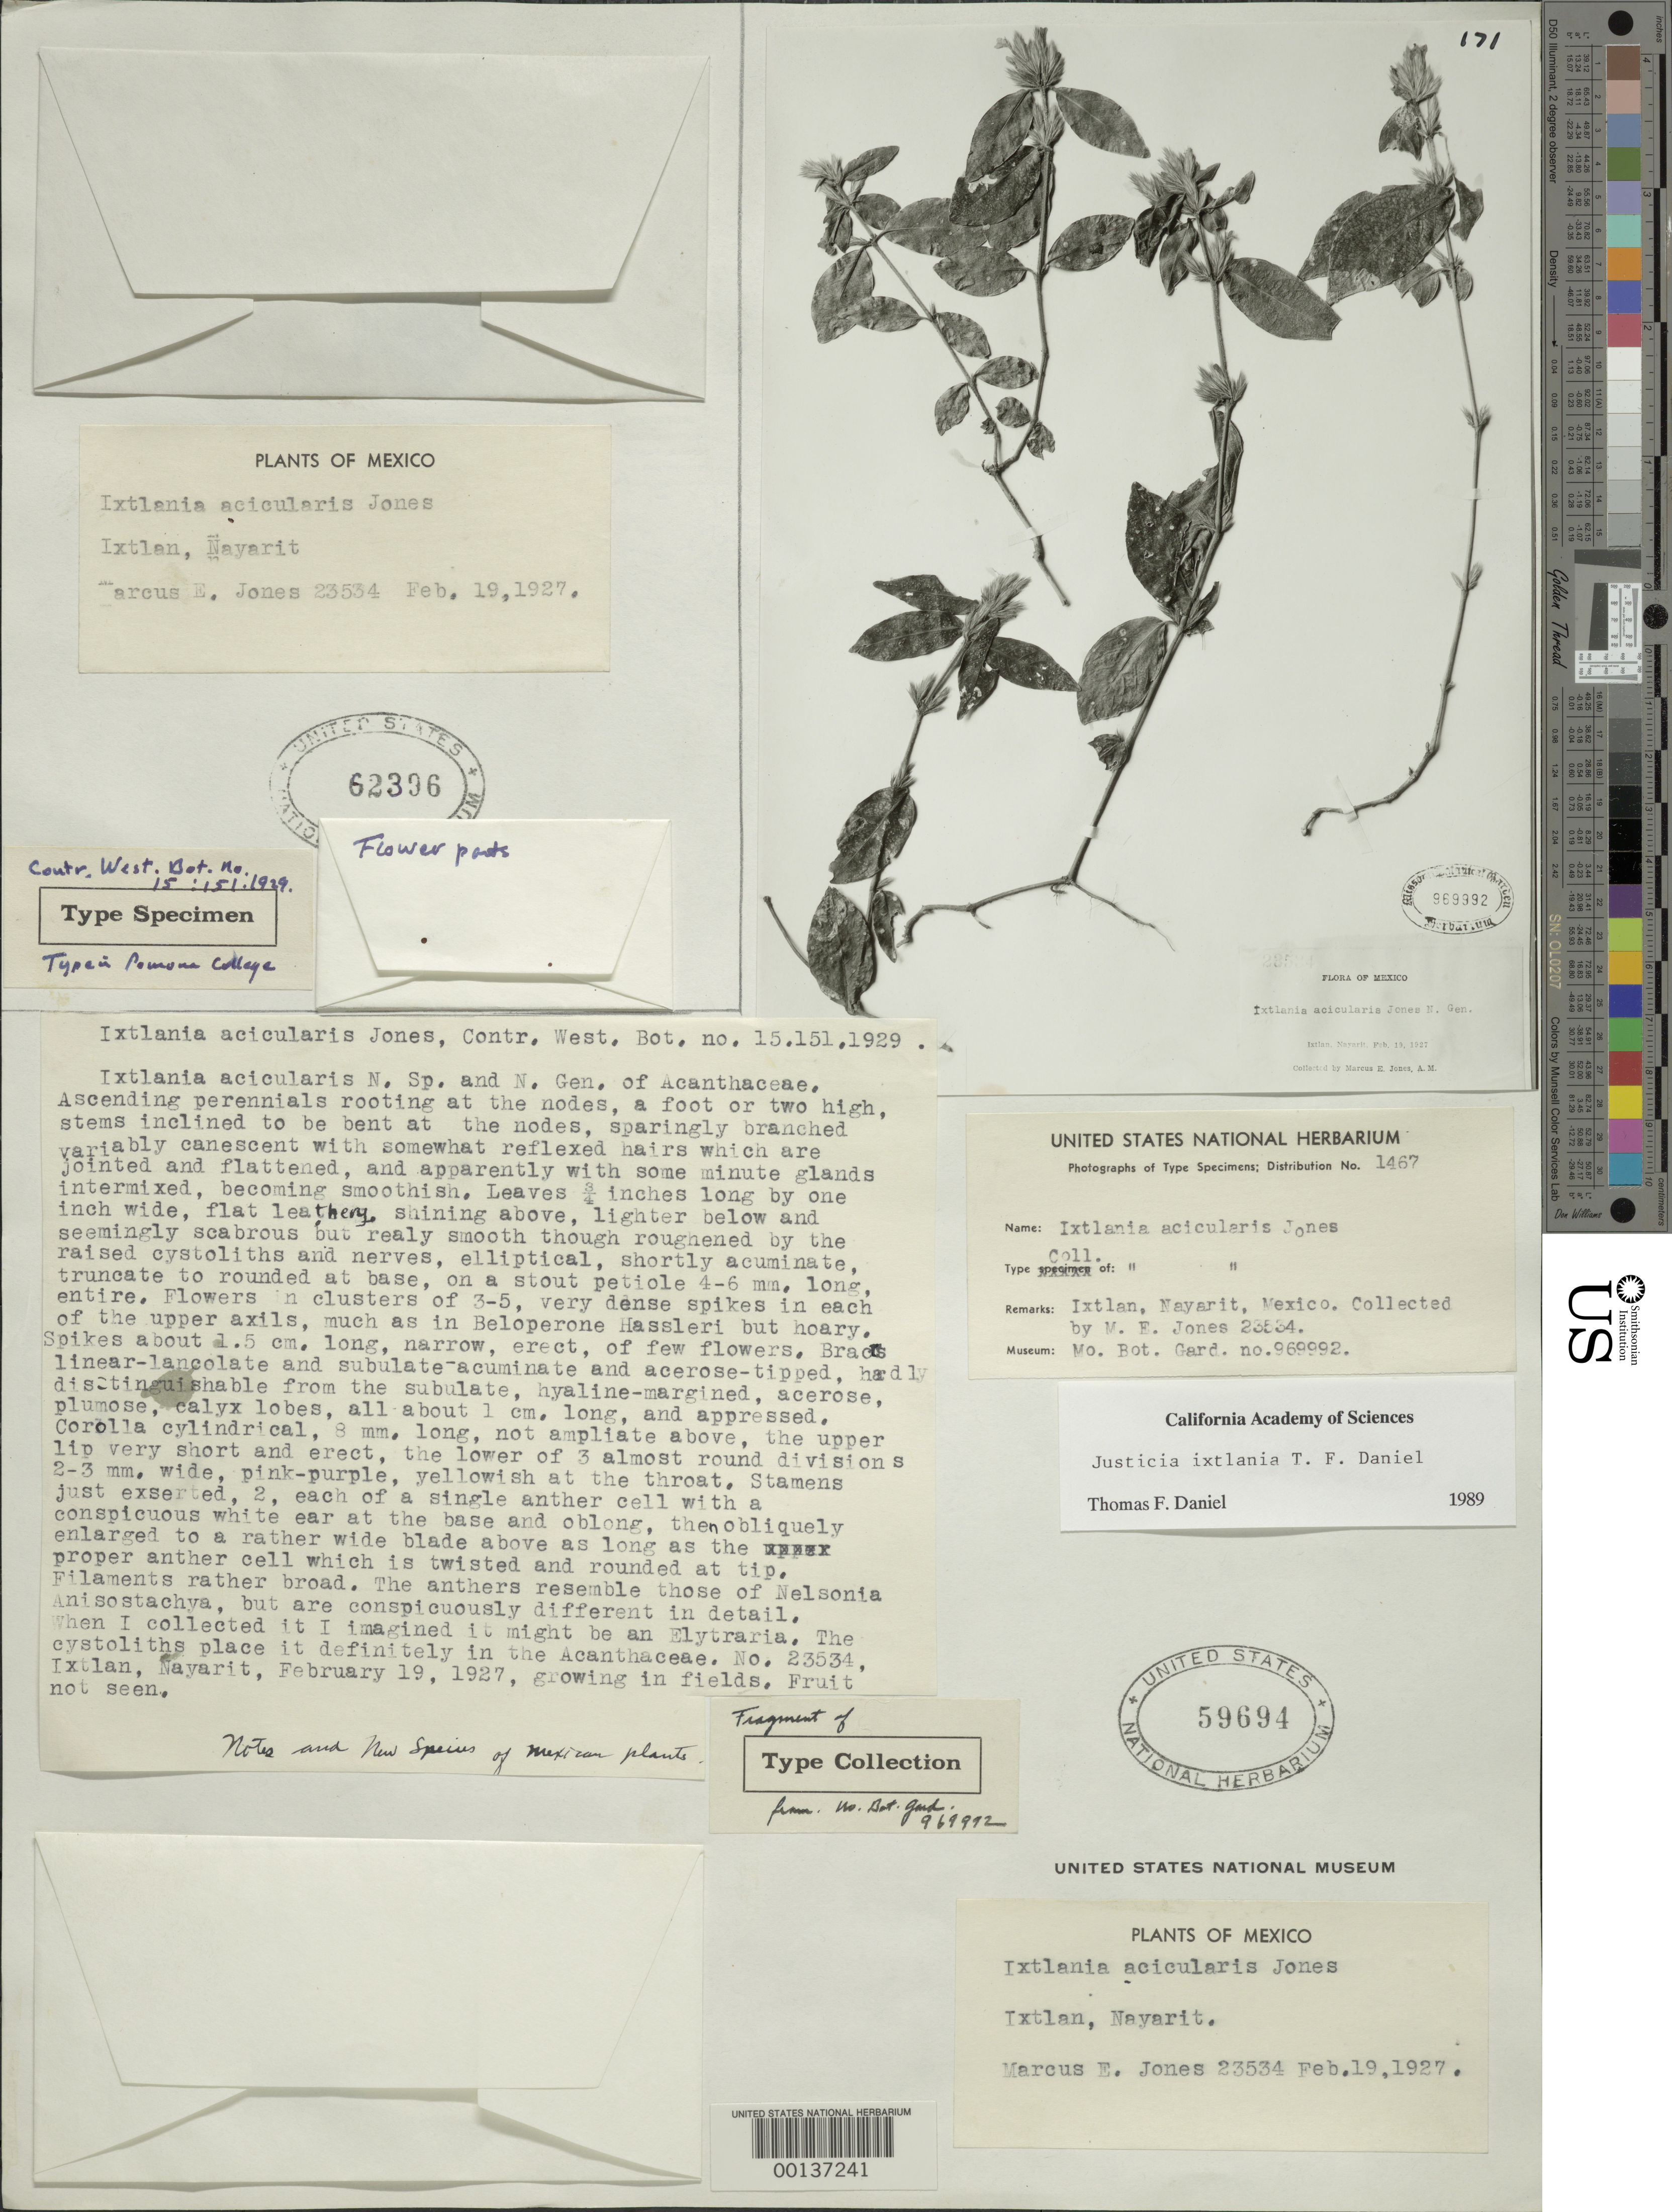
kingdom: Plantae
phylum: Tracheophyta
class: Magnoliopsida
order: Lamiales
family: Acanthaceae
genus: Ixtlania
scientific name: Ixtlania acicularis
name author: M.E. Jones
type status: Isotype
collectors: M. E. Jones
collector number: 23534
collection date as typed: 19 Feb 1927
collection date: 1927-02-19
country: Mexico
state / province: Nayarit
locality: Ixtlan.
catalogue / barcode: US 59694